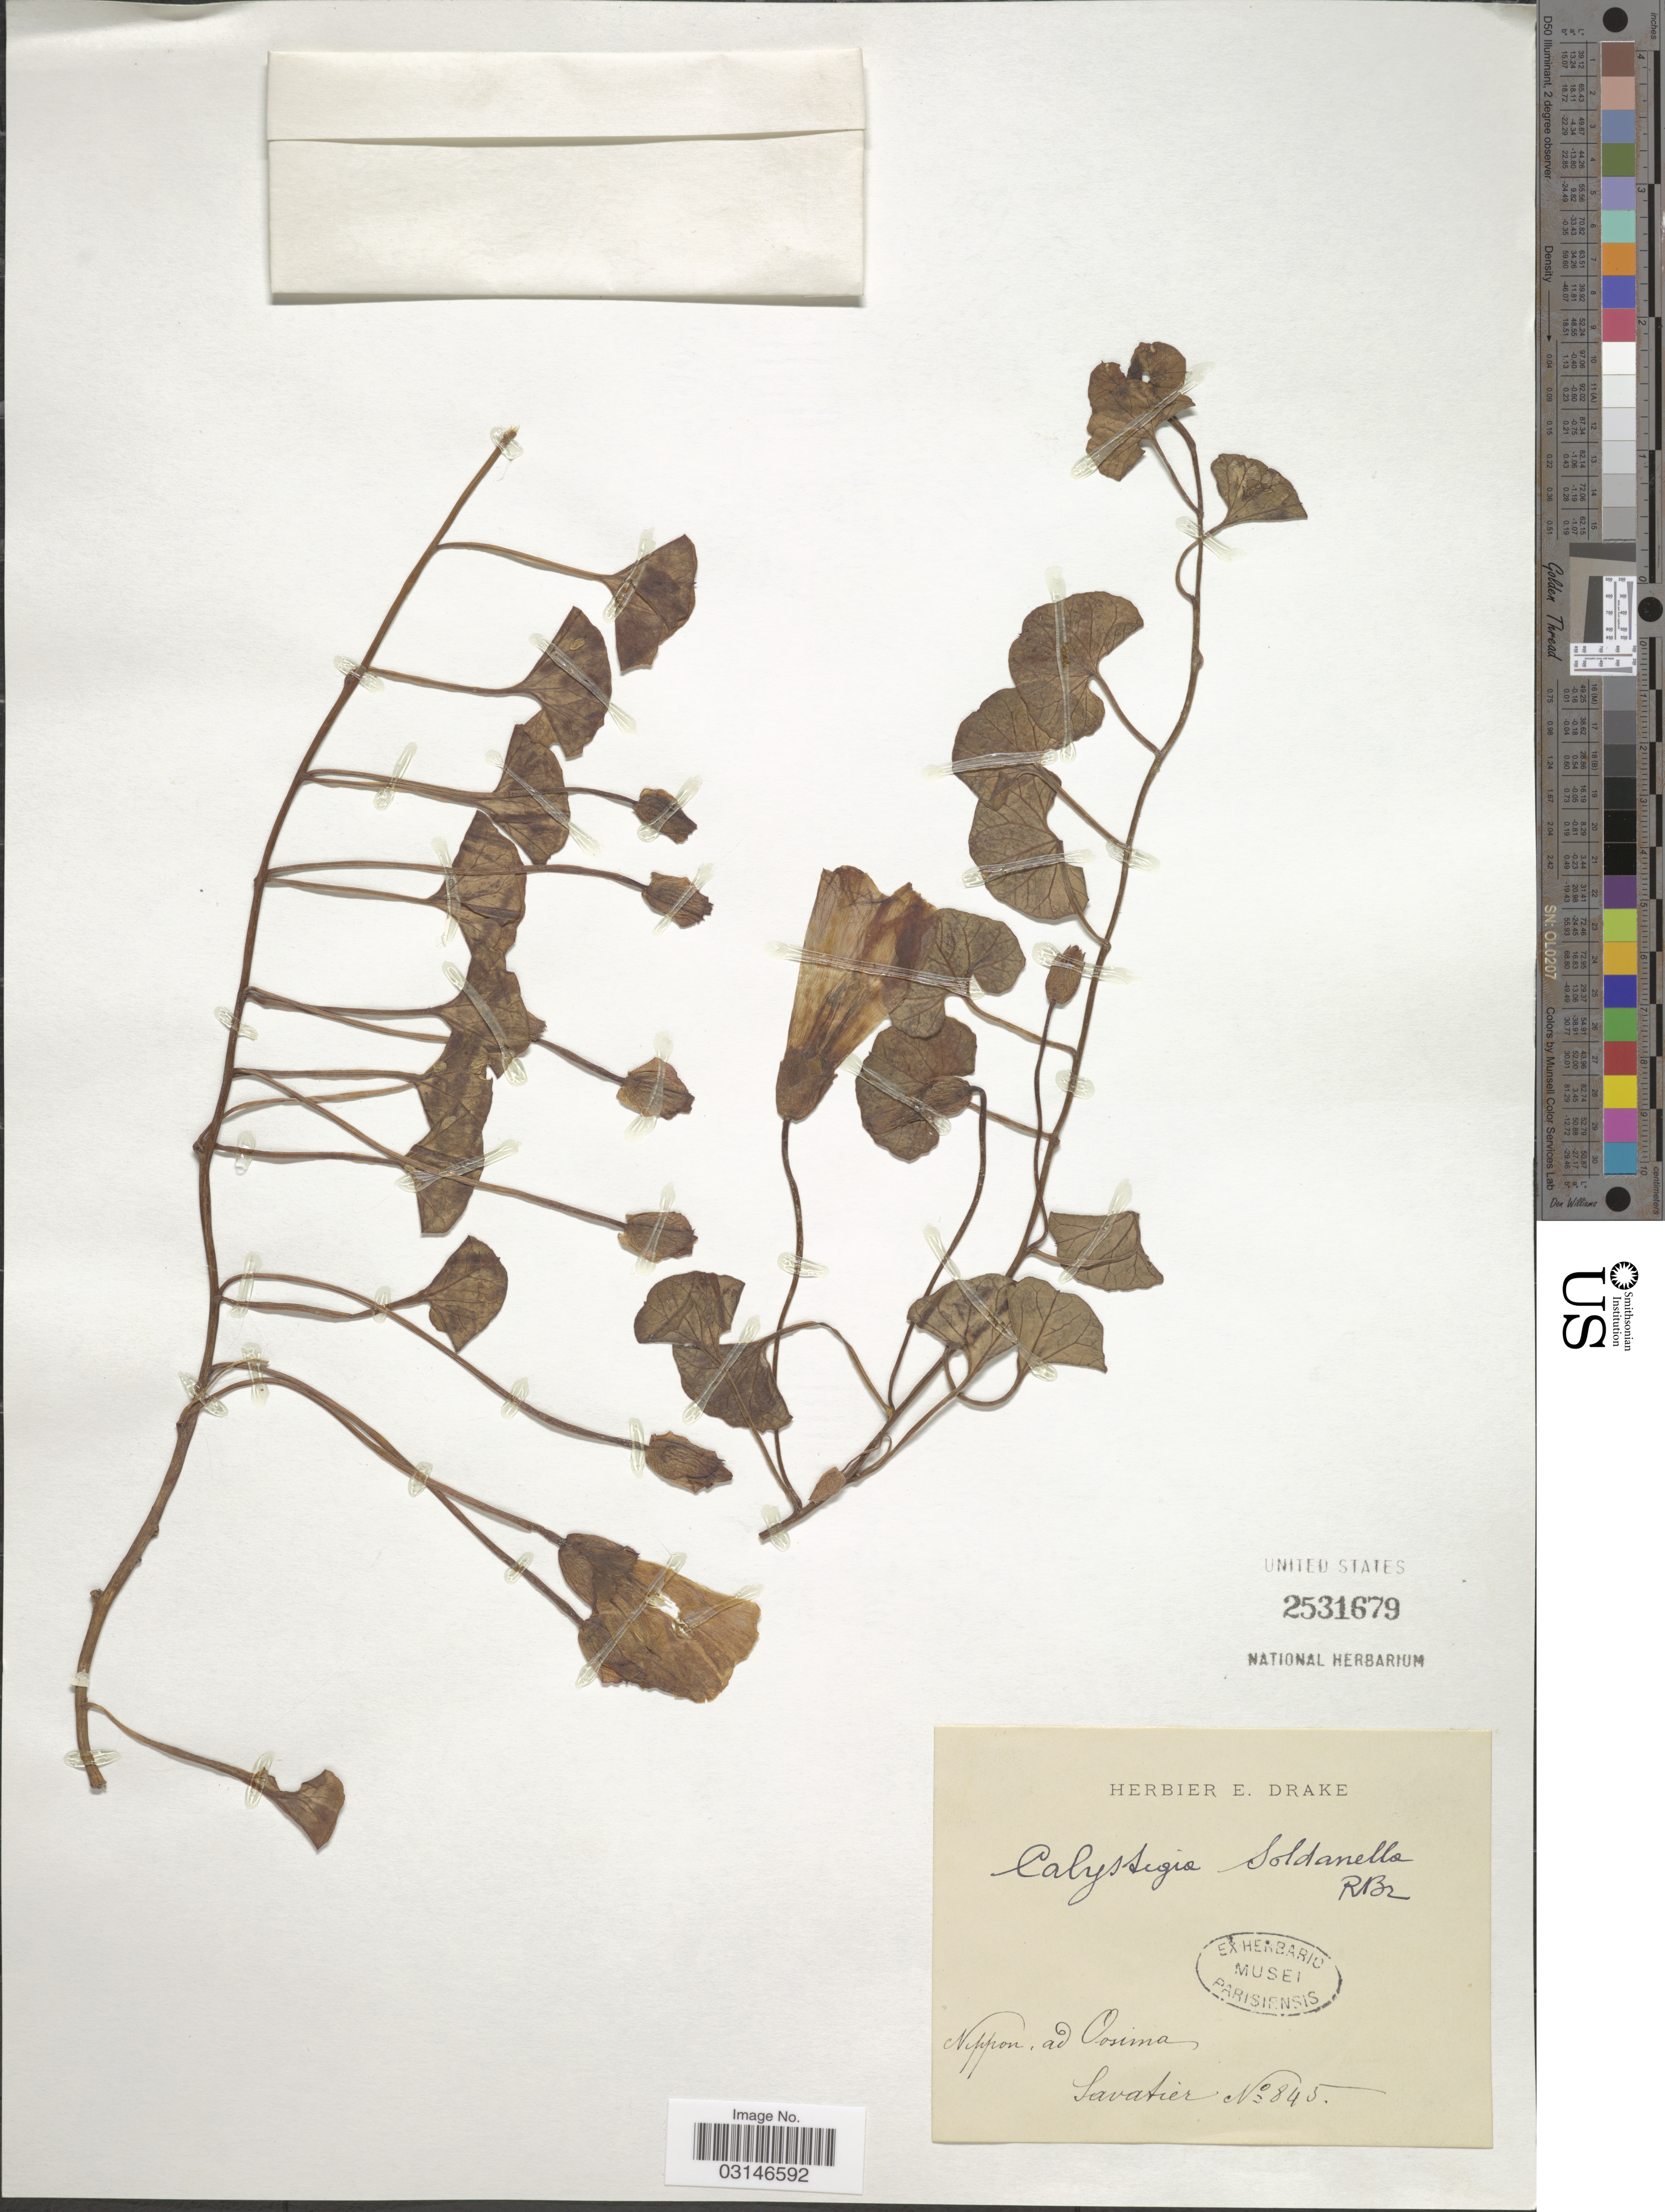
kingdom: Plantae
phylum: Tracheophyta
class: Magnoliopsida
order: Solanales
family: Convolvulaceae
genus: Calystegia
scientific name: Calystegia soldanella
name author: (L.) R. Br.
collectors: Savatier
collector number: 845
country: Japan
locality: Nippon, ad Oosima.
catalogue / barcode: US 2531679